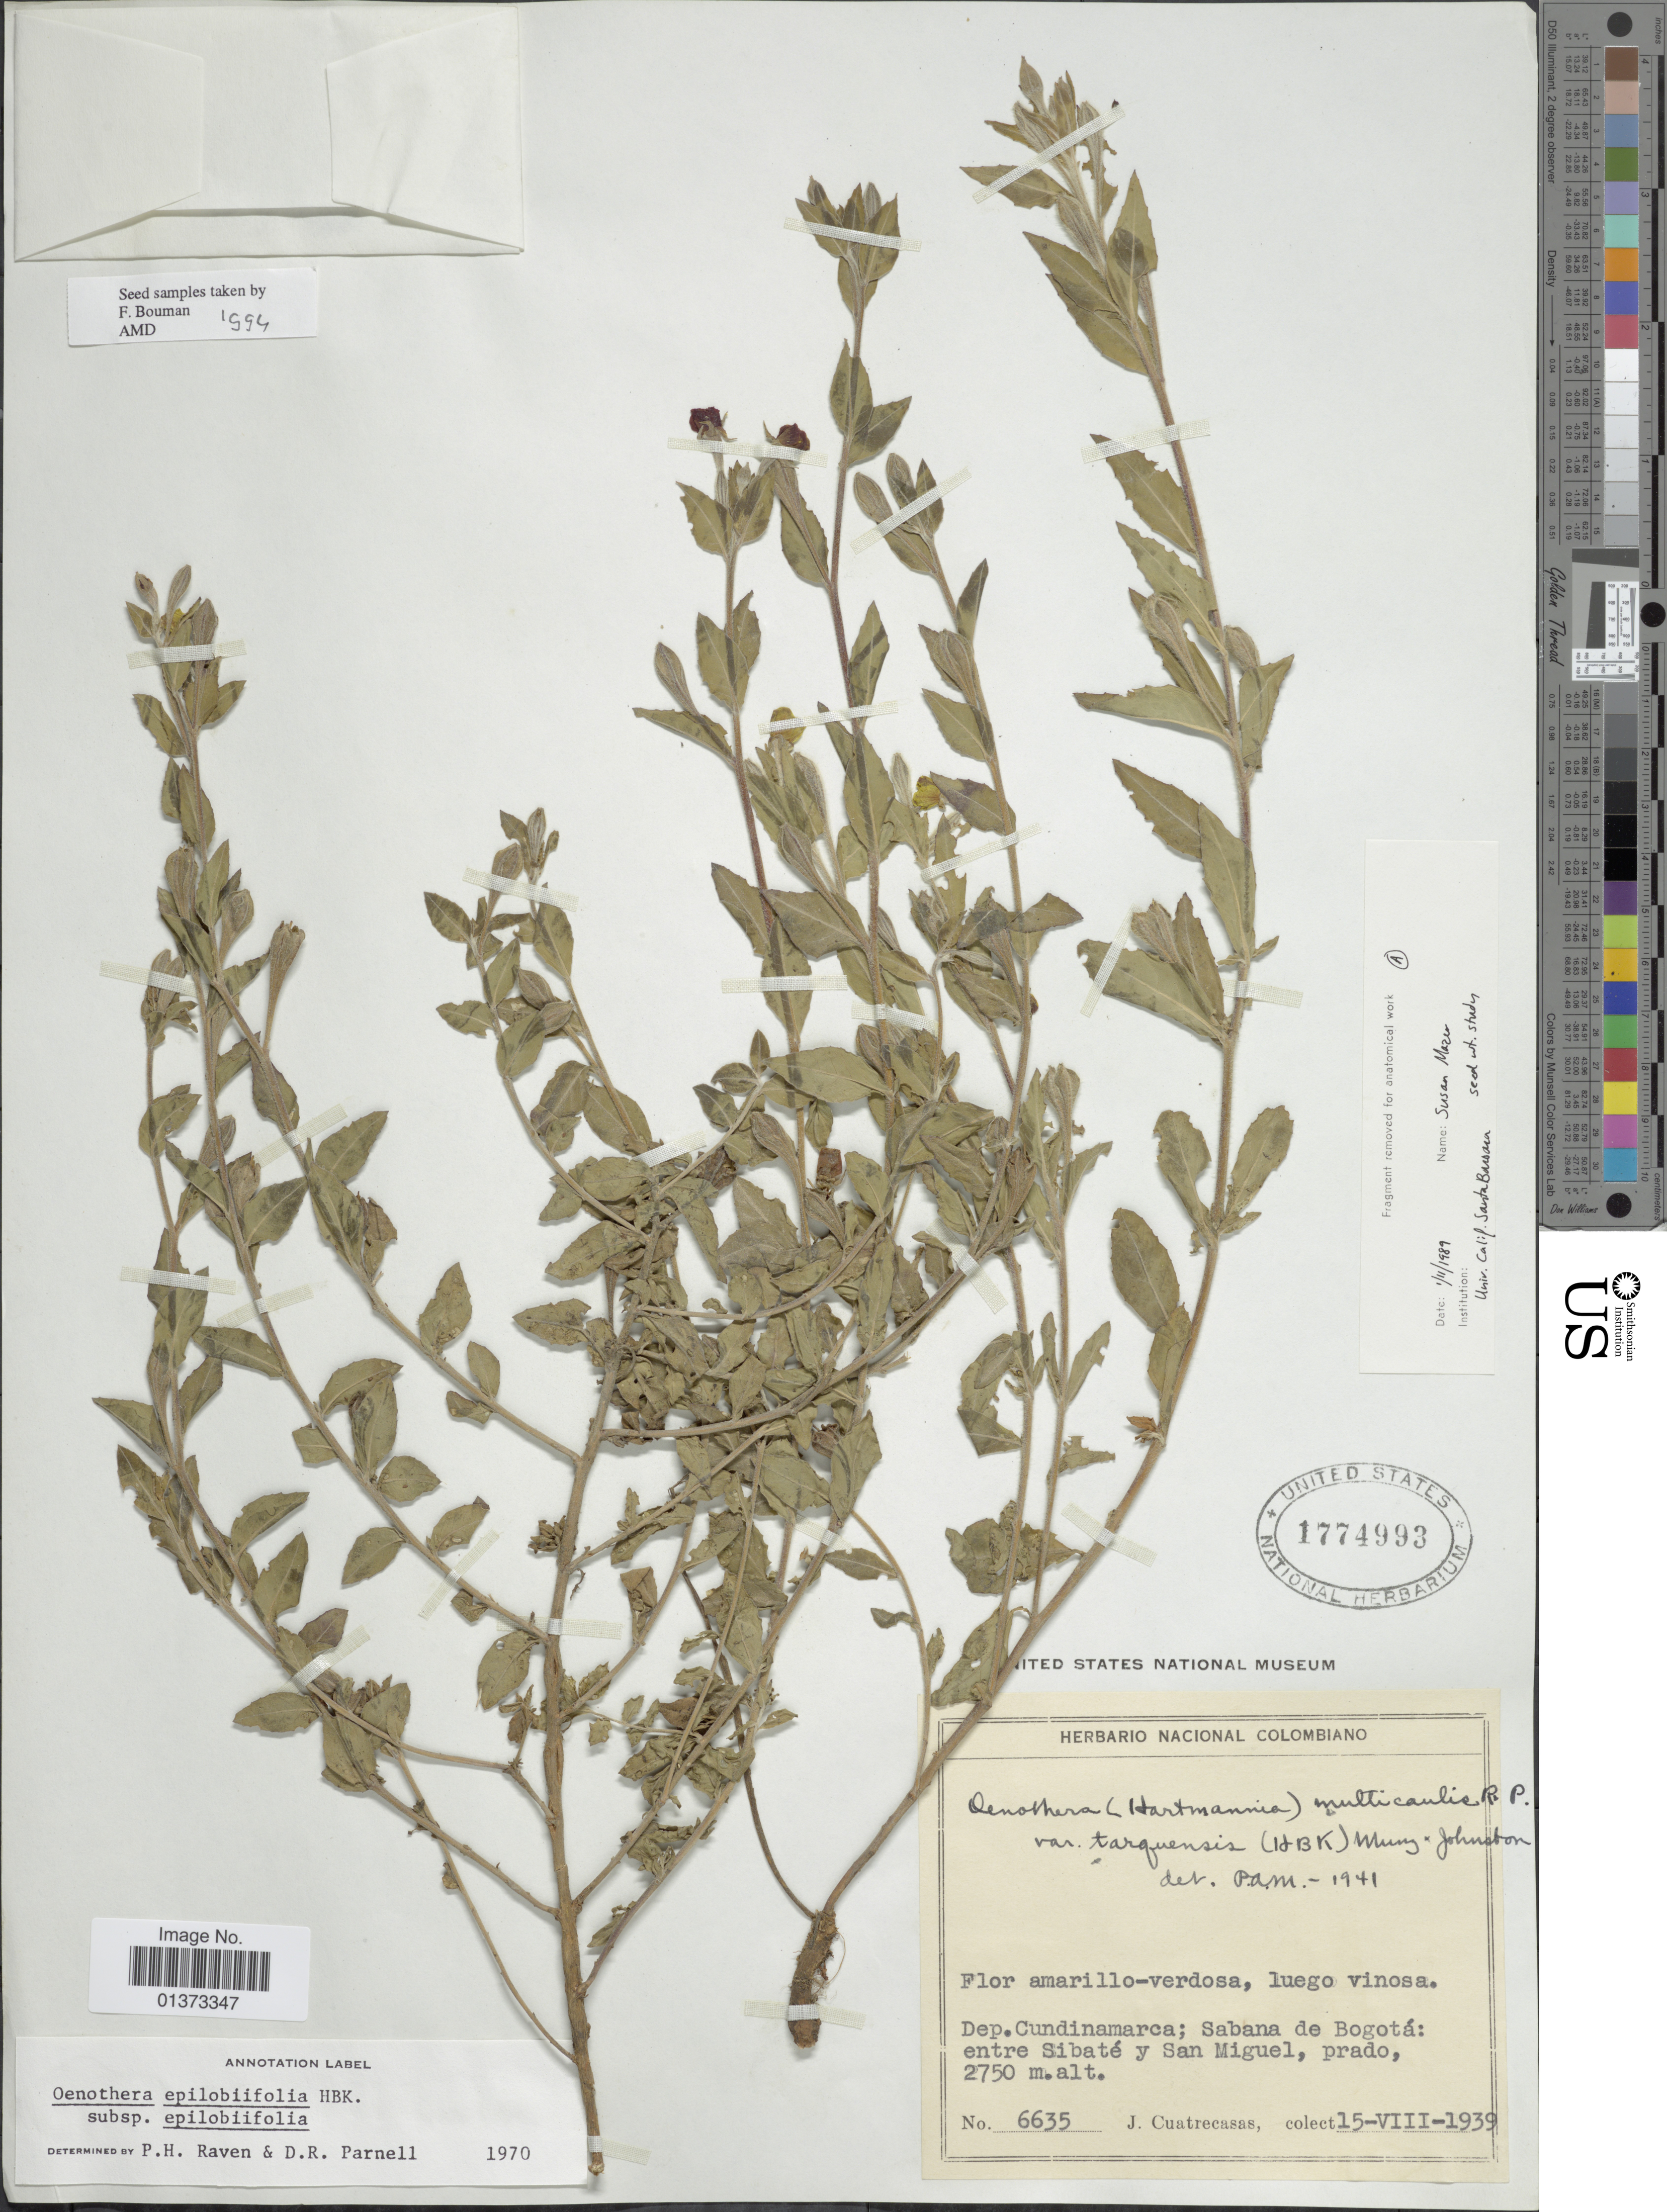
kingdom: Plantae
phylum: Tracheophyta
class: Magnoliopsida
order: Myrtales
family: Onagraceae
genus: Oenothera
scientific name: Oenothera epilobiifolia subsp. epilobiifolia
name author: Kunth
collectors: J. Cuatrecasas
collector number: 6635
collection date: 1939-08-15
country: Colombia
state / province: Cundinamarca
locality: Sabana de Bogotá: entre Sibaté y San Miguel, prado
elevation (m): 2750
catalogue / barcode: US 1774993